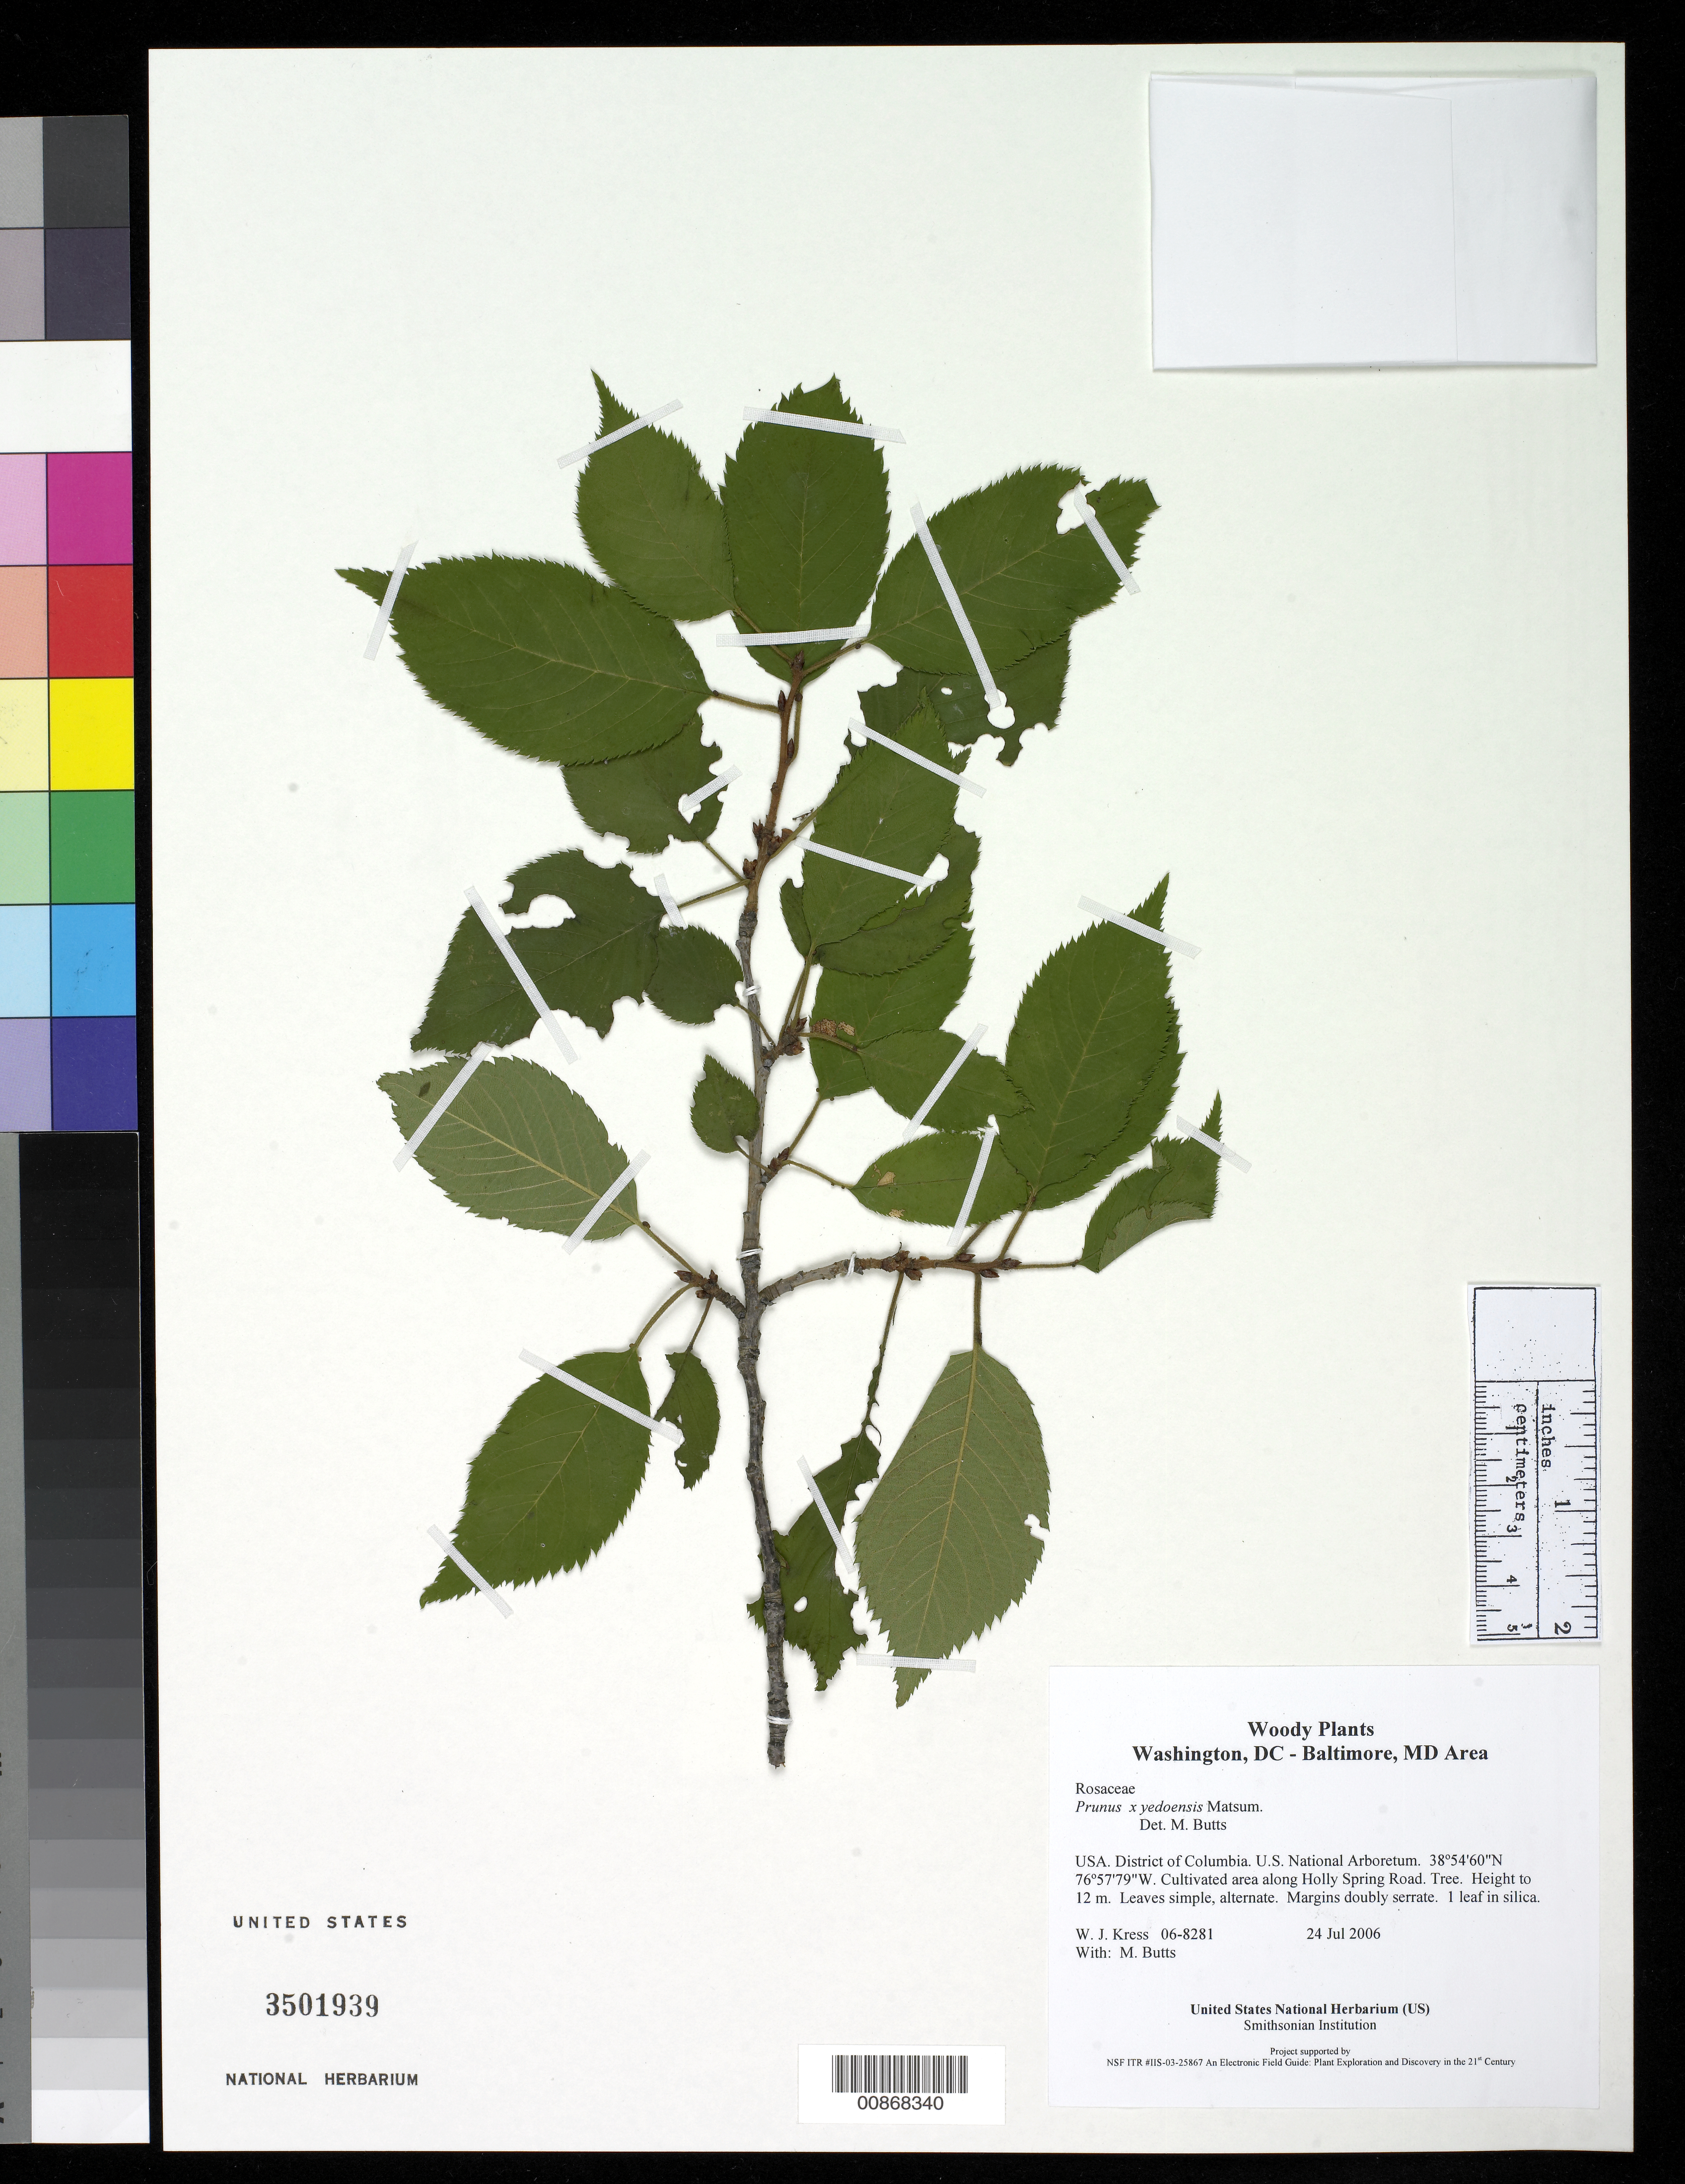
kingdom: Plantae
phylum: Tracheophyta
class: Magnoliopsida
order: Rosales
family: Rosaceae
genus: Prunus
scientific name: Prunus yedoensis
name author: Matsum.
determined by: Butts, M. B.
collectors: W. J. Kress & M. B. Butts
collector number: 06-8281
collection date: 2006-07-24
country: United States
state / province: District of Columbia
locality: U.S. National Arboretum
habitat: Cultivated area along Holly Spring Road.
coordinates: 38 54 60 N, 76 57 79 W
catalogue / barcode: US 3501939